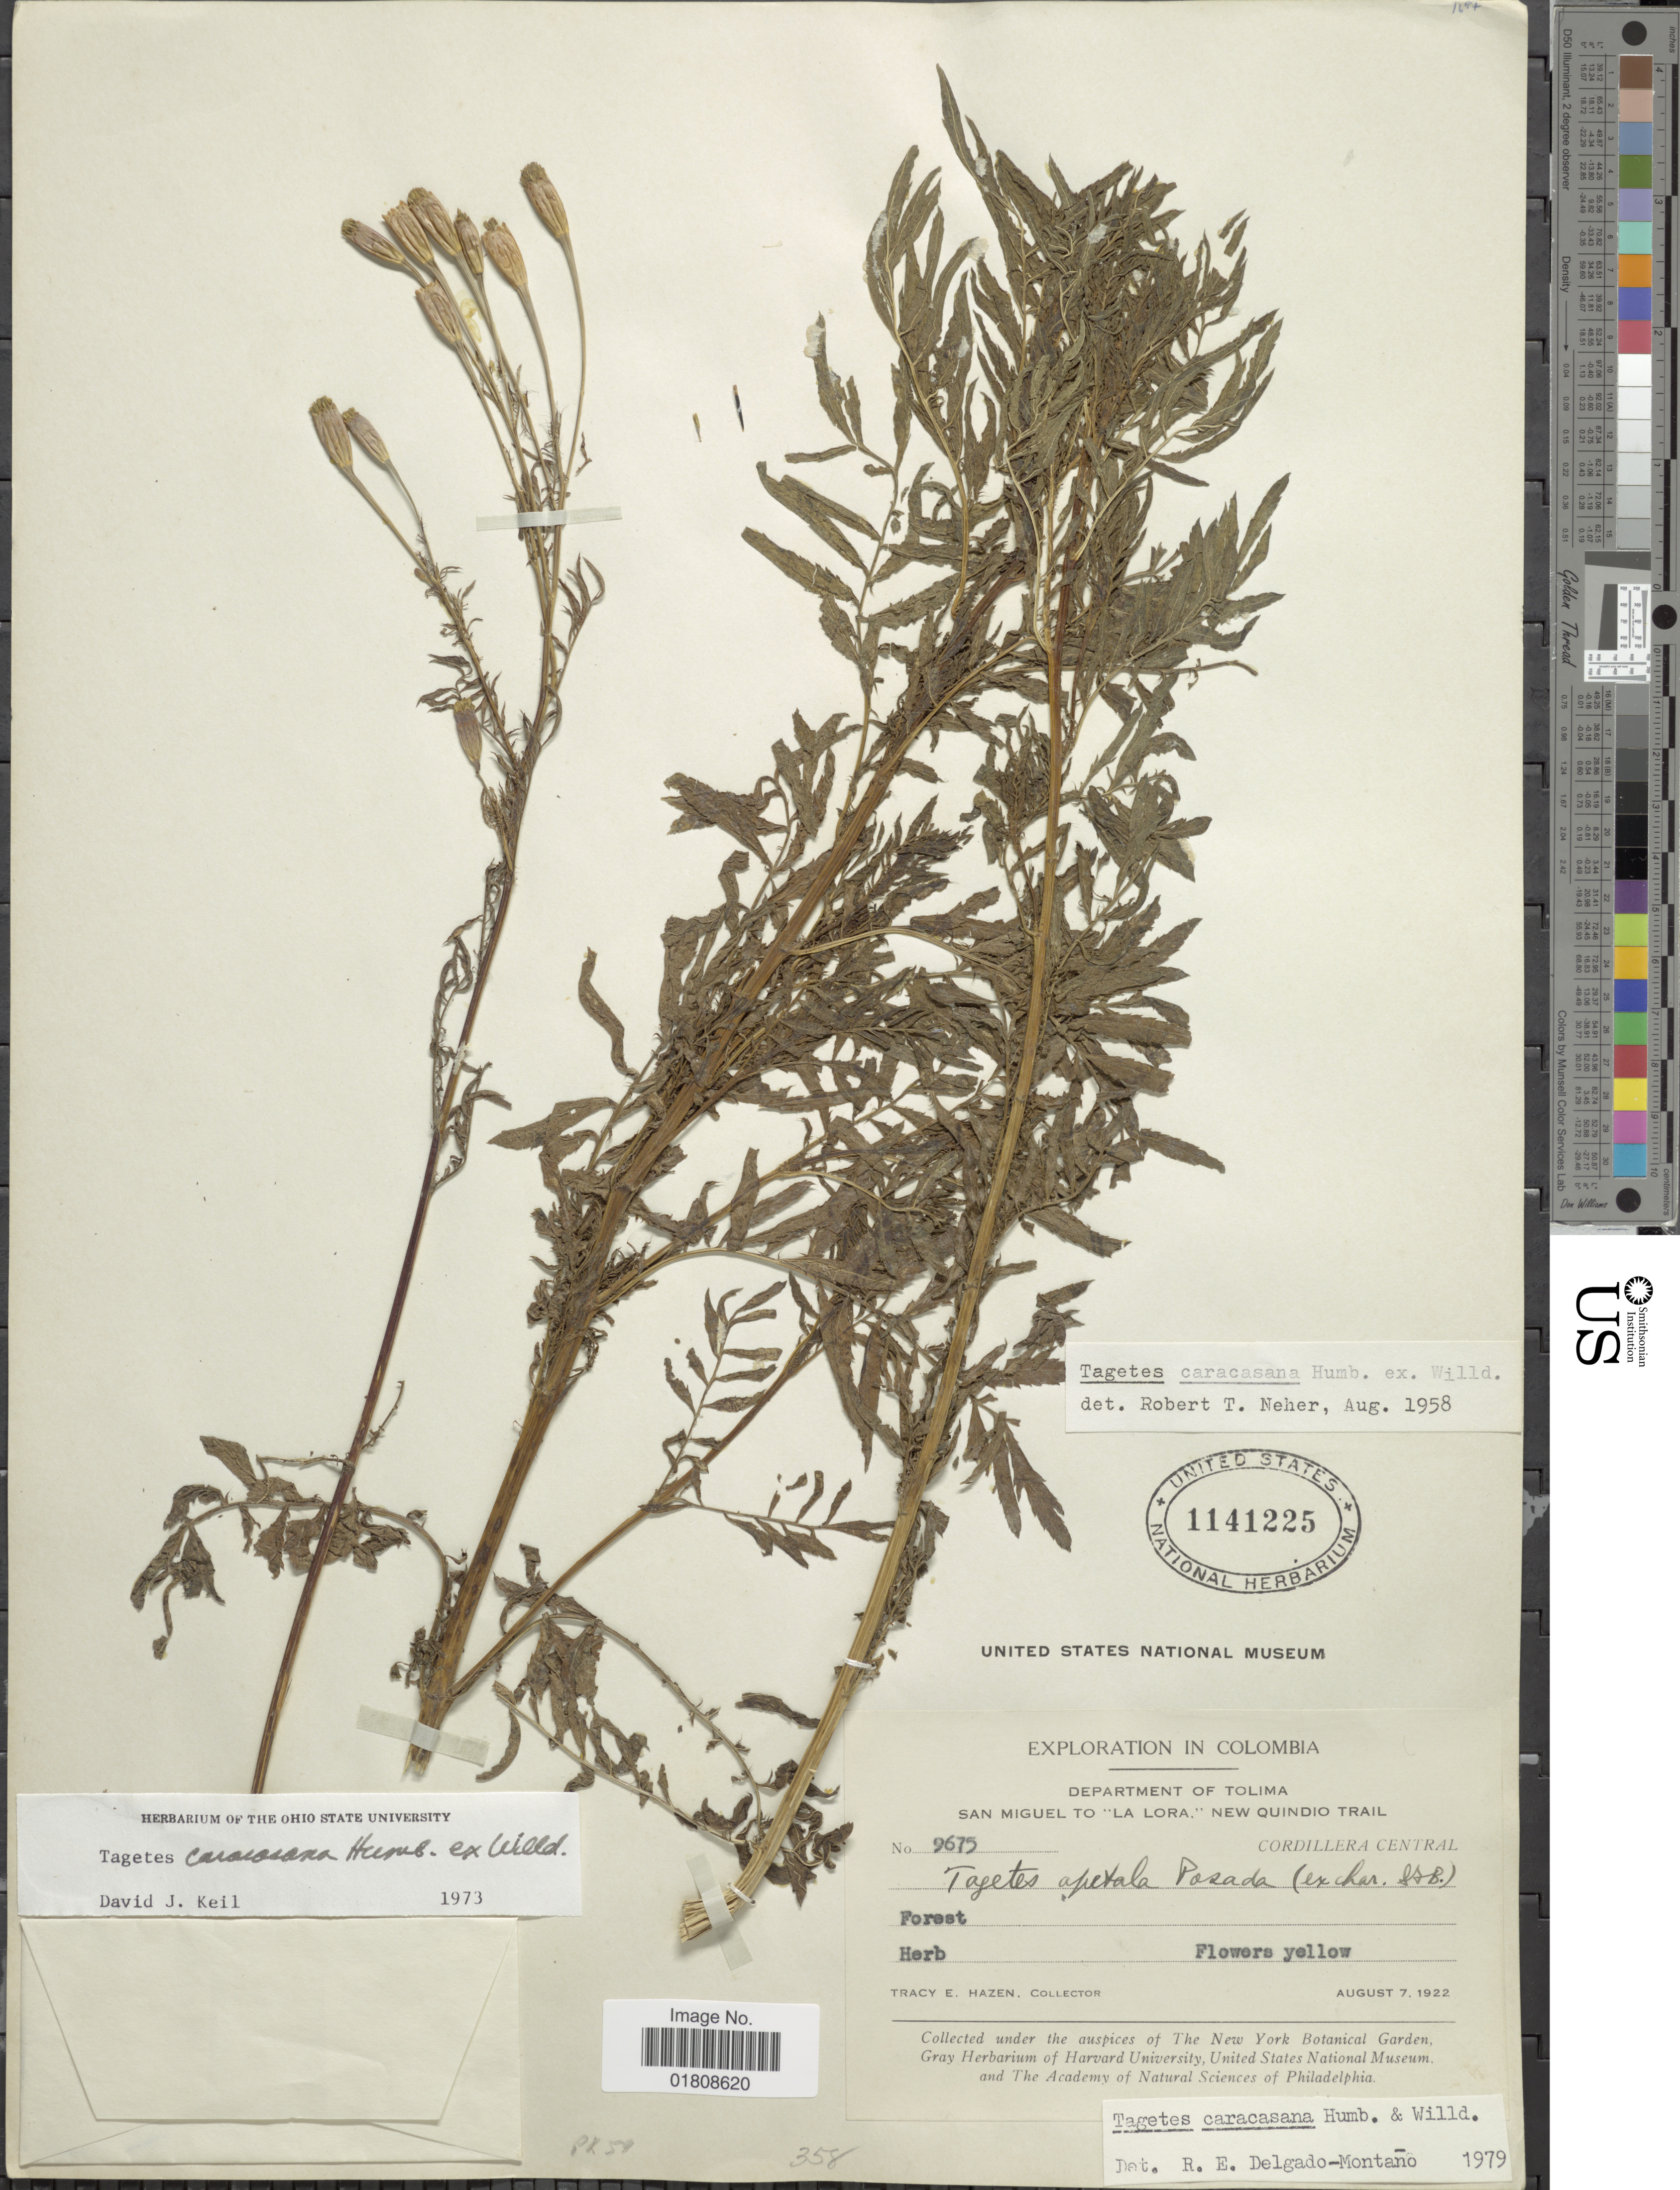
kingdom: Plantae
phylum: Tracheophyta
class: Magnoliopsida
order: Asterales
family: Asteraceae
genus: Tagetes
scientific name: Tagetes caracasana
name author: Humb. ex Willd.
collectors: T. E. Hazen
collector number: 9675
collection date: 1922-08-07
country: Colombia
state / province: Tolima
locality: San Miguel To La Lora, New Quindio Trail, Cordillera Central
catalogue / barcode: US 1141225